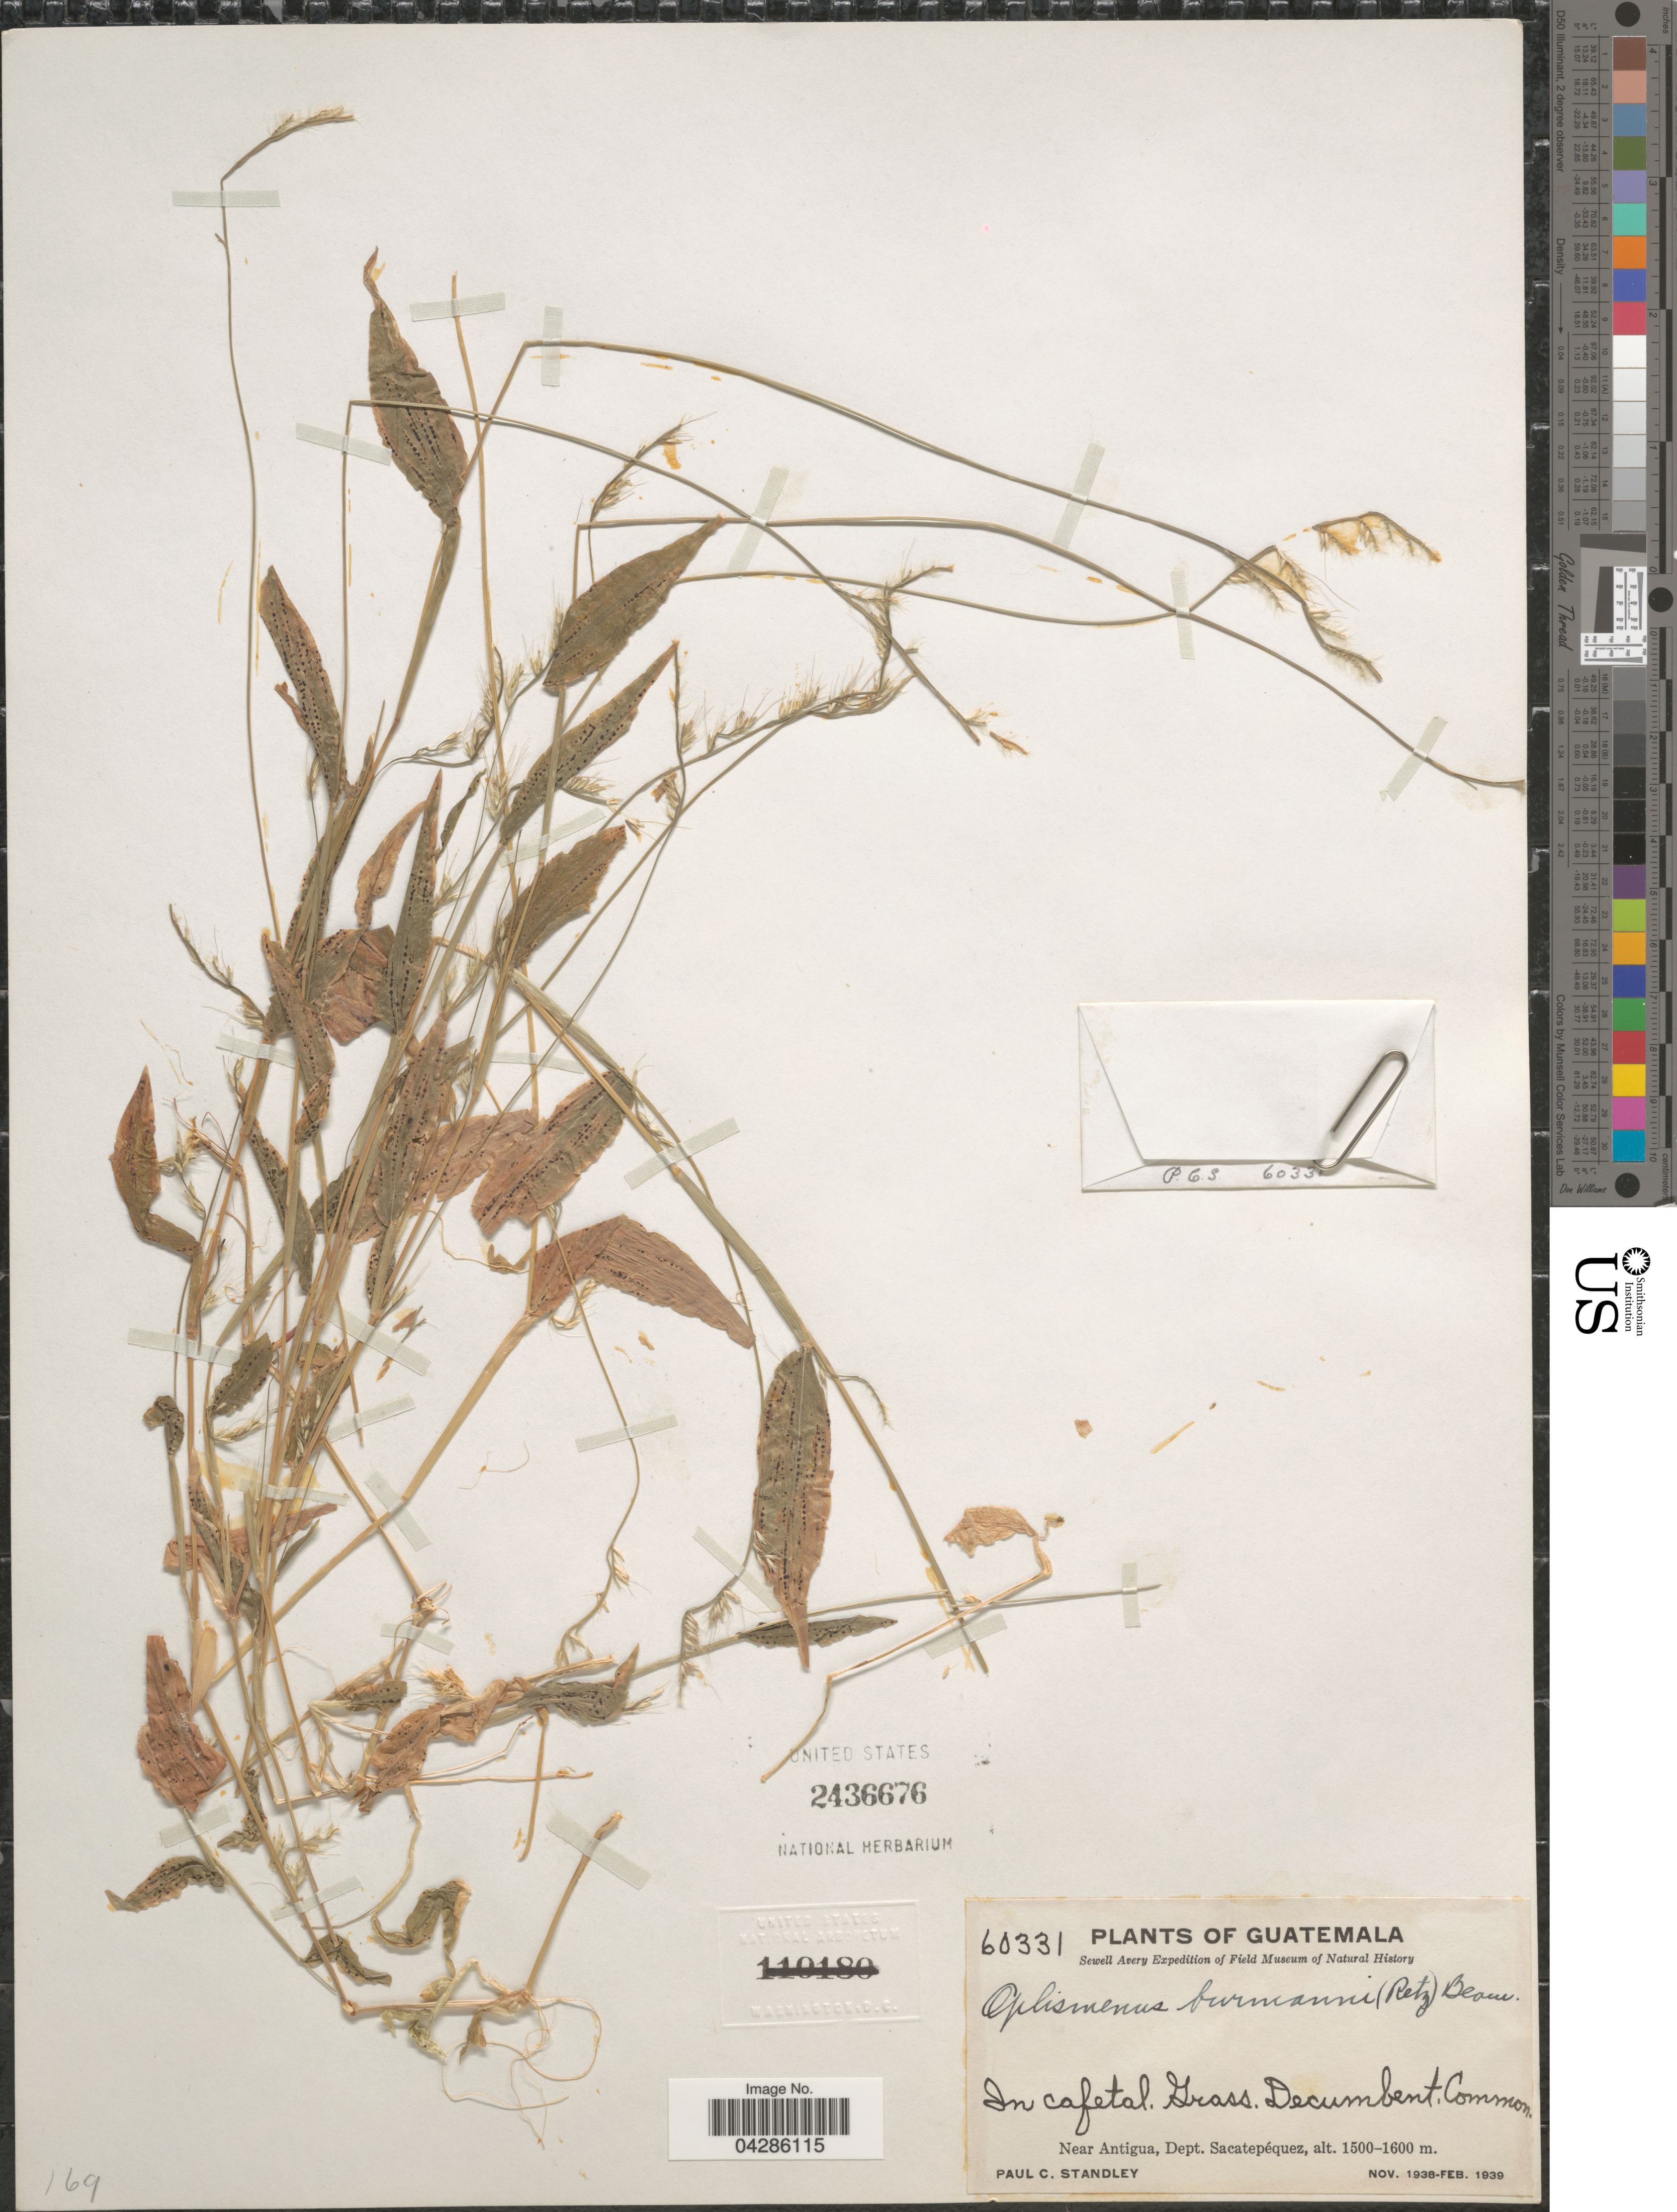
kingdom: Plantae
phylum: Tracheophyta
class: Liliopsida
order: Poales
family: Poaceae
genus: Oplismenus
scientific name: Oplismenus burmannii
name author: (Retz.) P. Beauv.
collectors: P. C. Standley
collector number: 60331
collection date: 1938-11/1939-02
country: Guatemala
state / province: Sacatepequez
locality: Sewell Avery Expedition. In cafetal. Near Antigua, Dept. Sacatepéquez.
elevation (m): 1500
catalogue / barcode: US 2436676